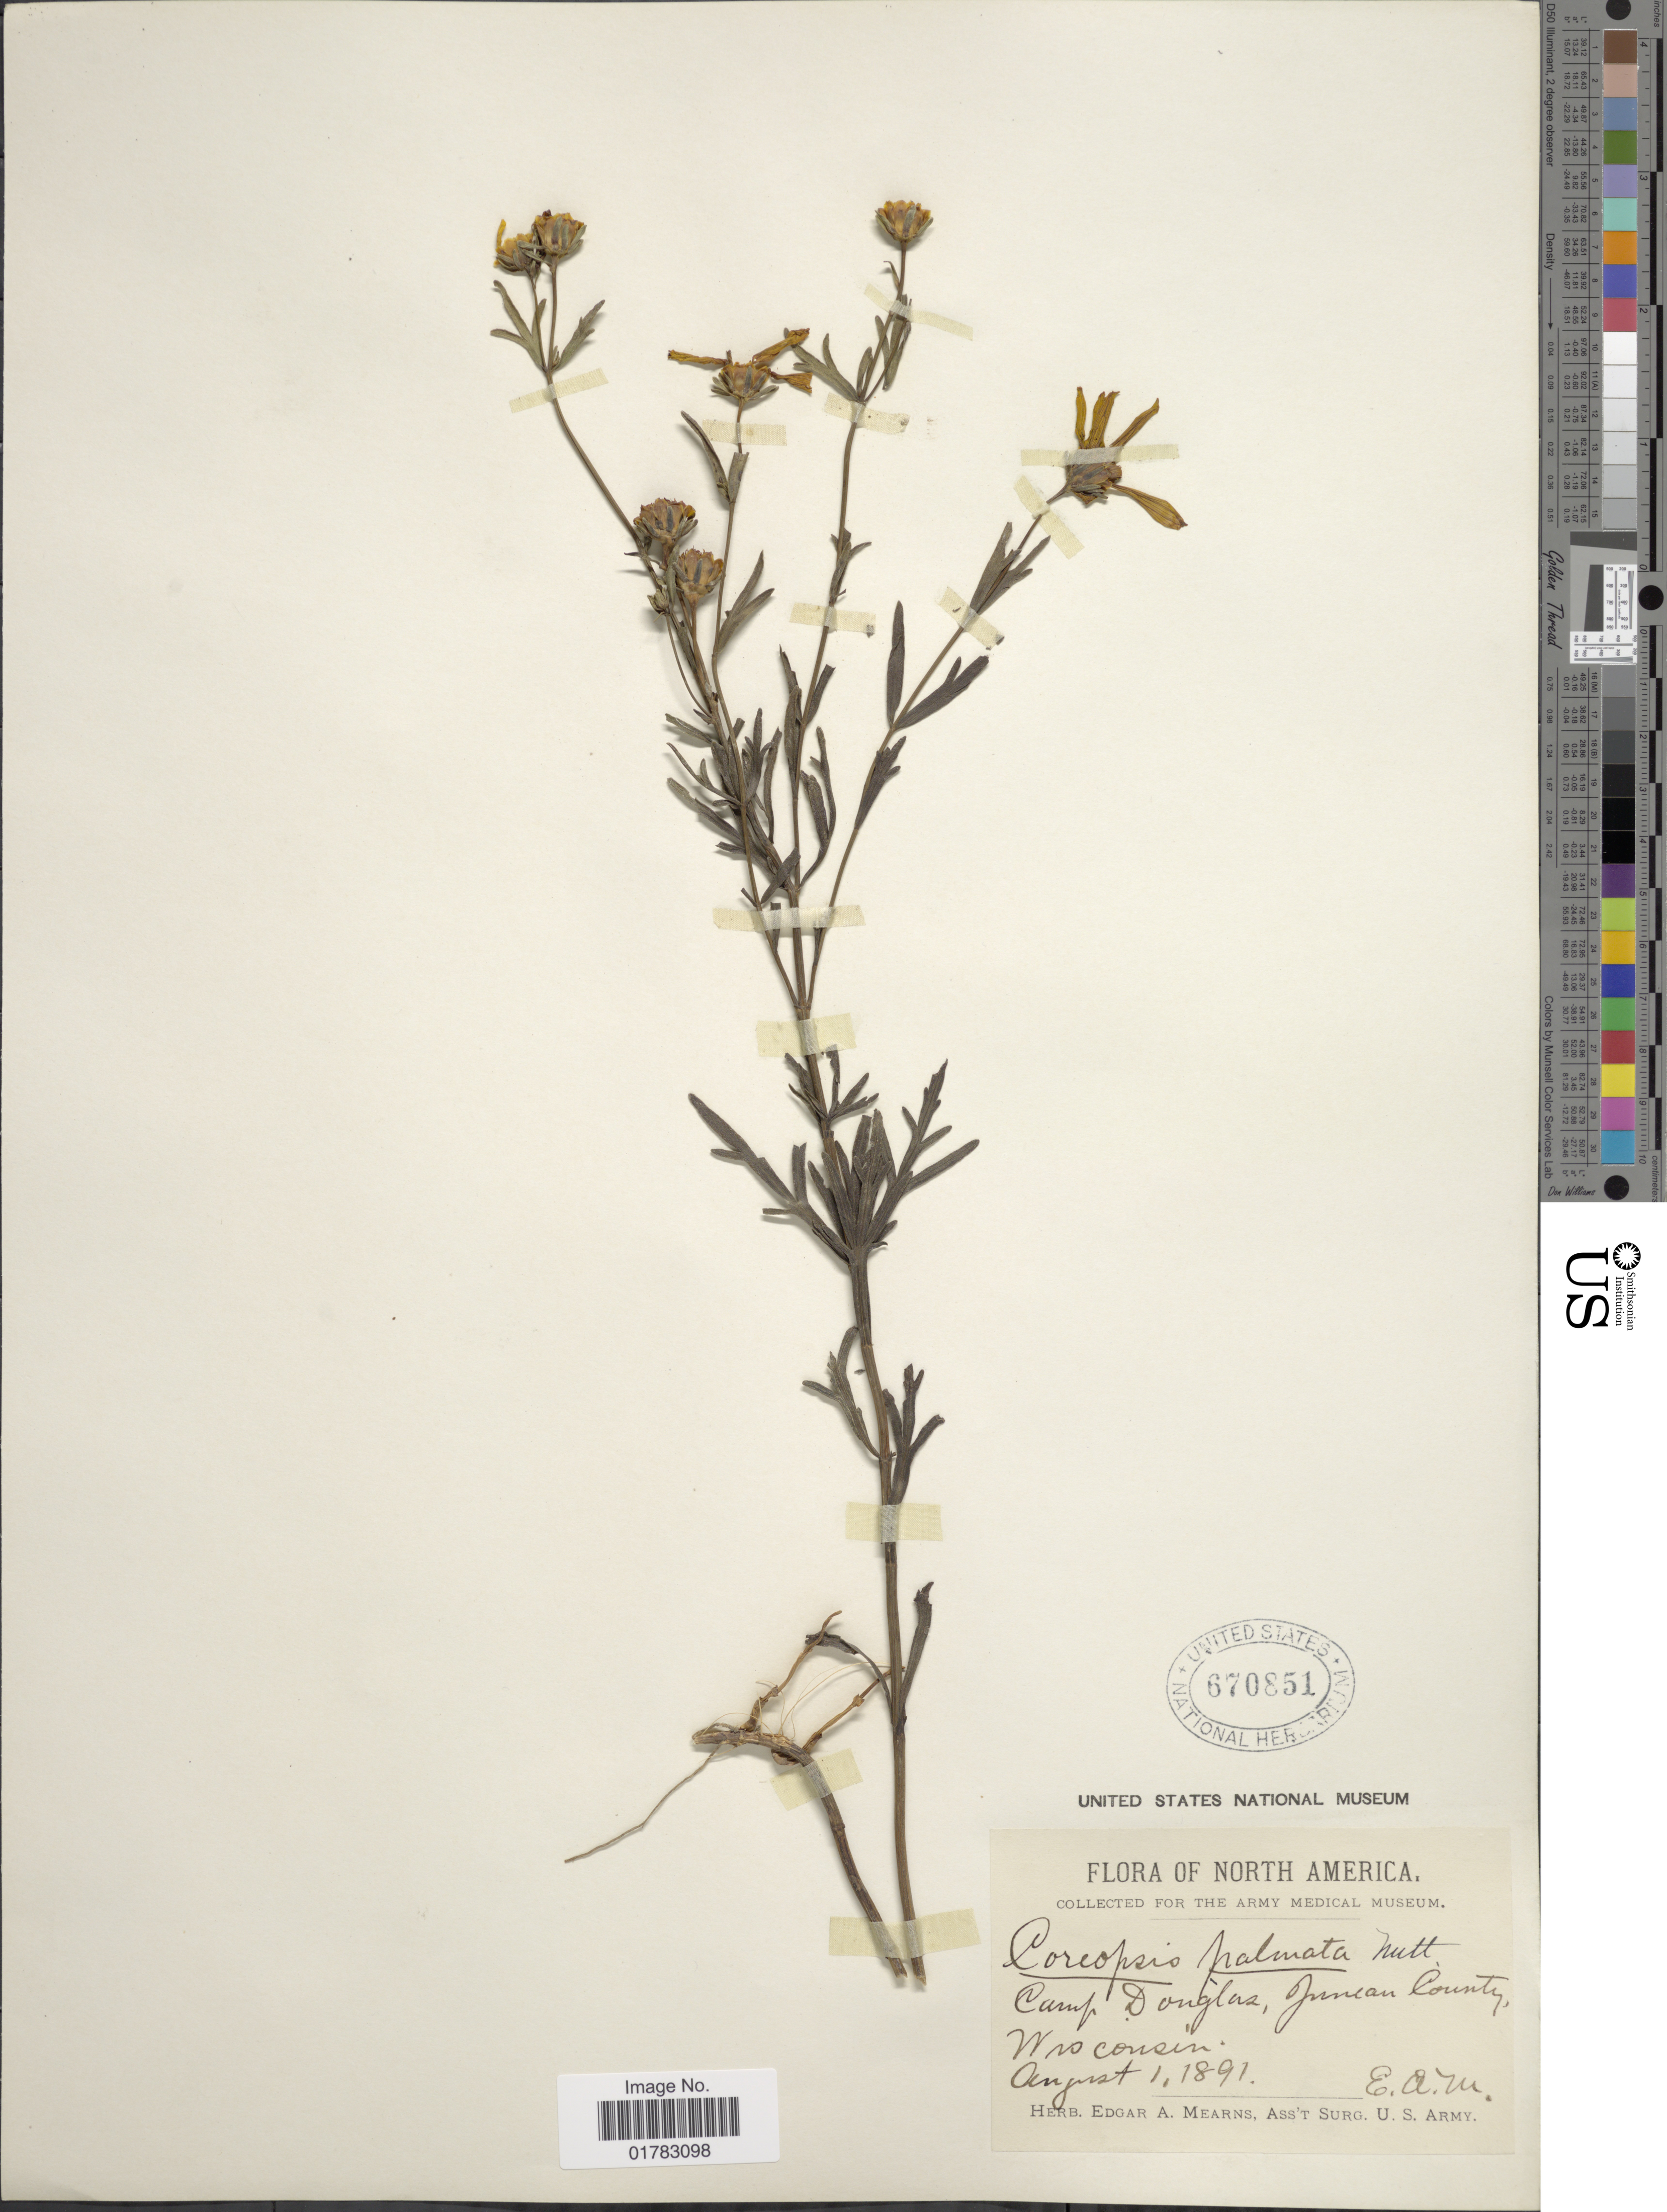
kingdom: Plantae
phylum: Tracheophyta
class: Magnoliopsida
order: Asterales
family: Asteraceae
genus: Coreopsis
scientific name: Coreopsis palmata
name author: Nutt.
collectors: E. A. Mearns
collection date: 1891-08-01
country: United States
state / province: Wisconsin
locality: North America, Camp Douglas, Juncan County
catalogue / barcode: US 670851